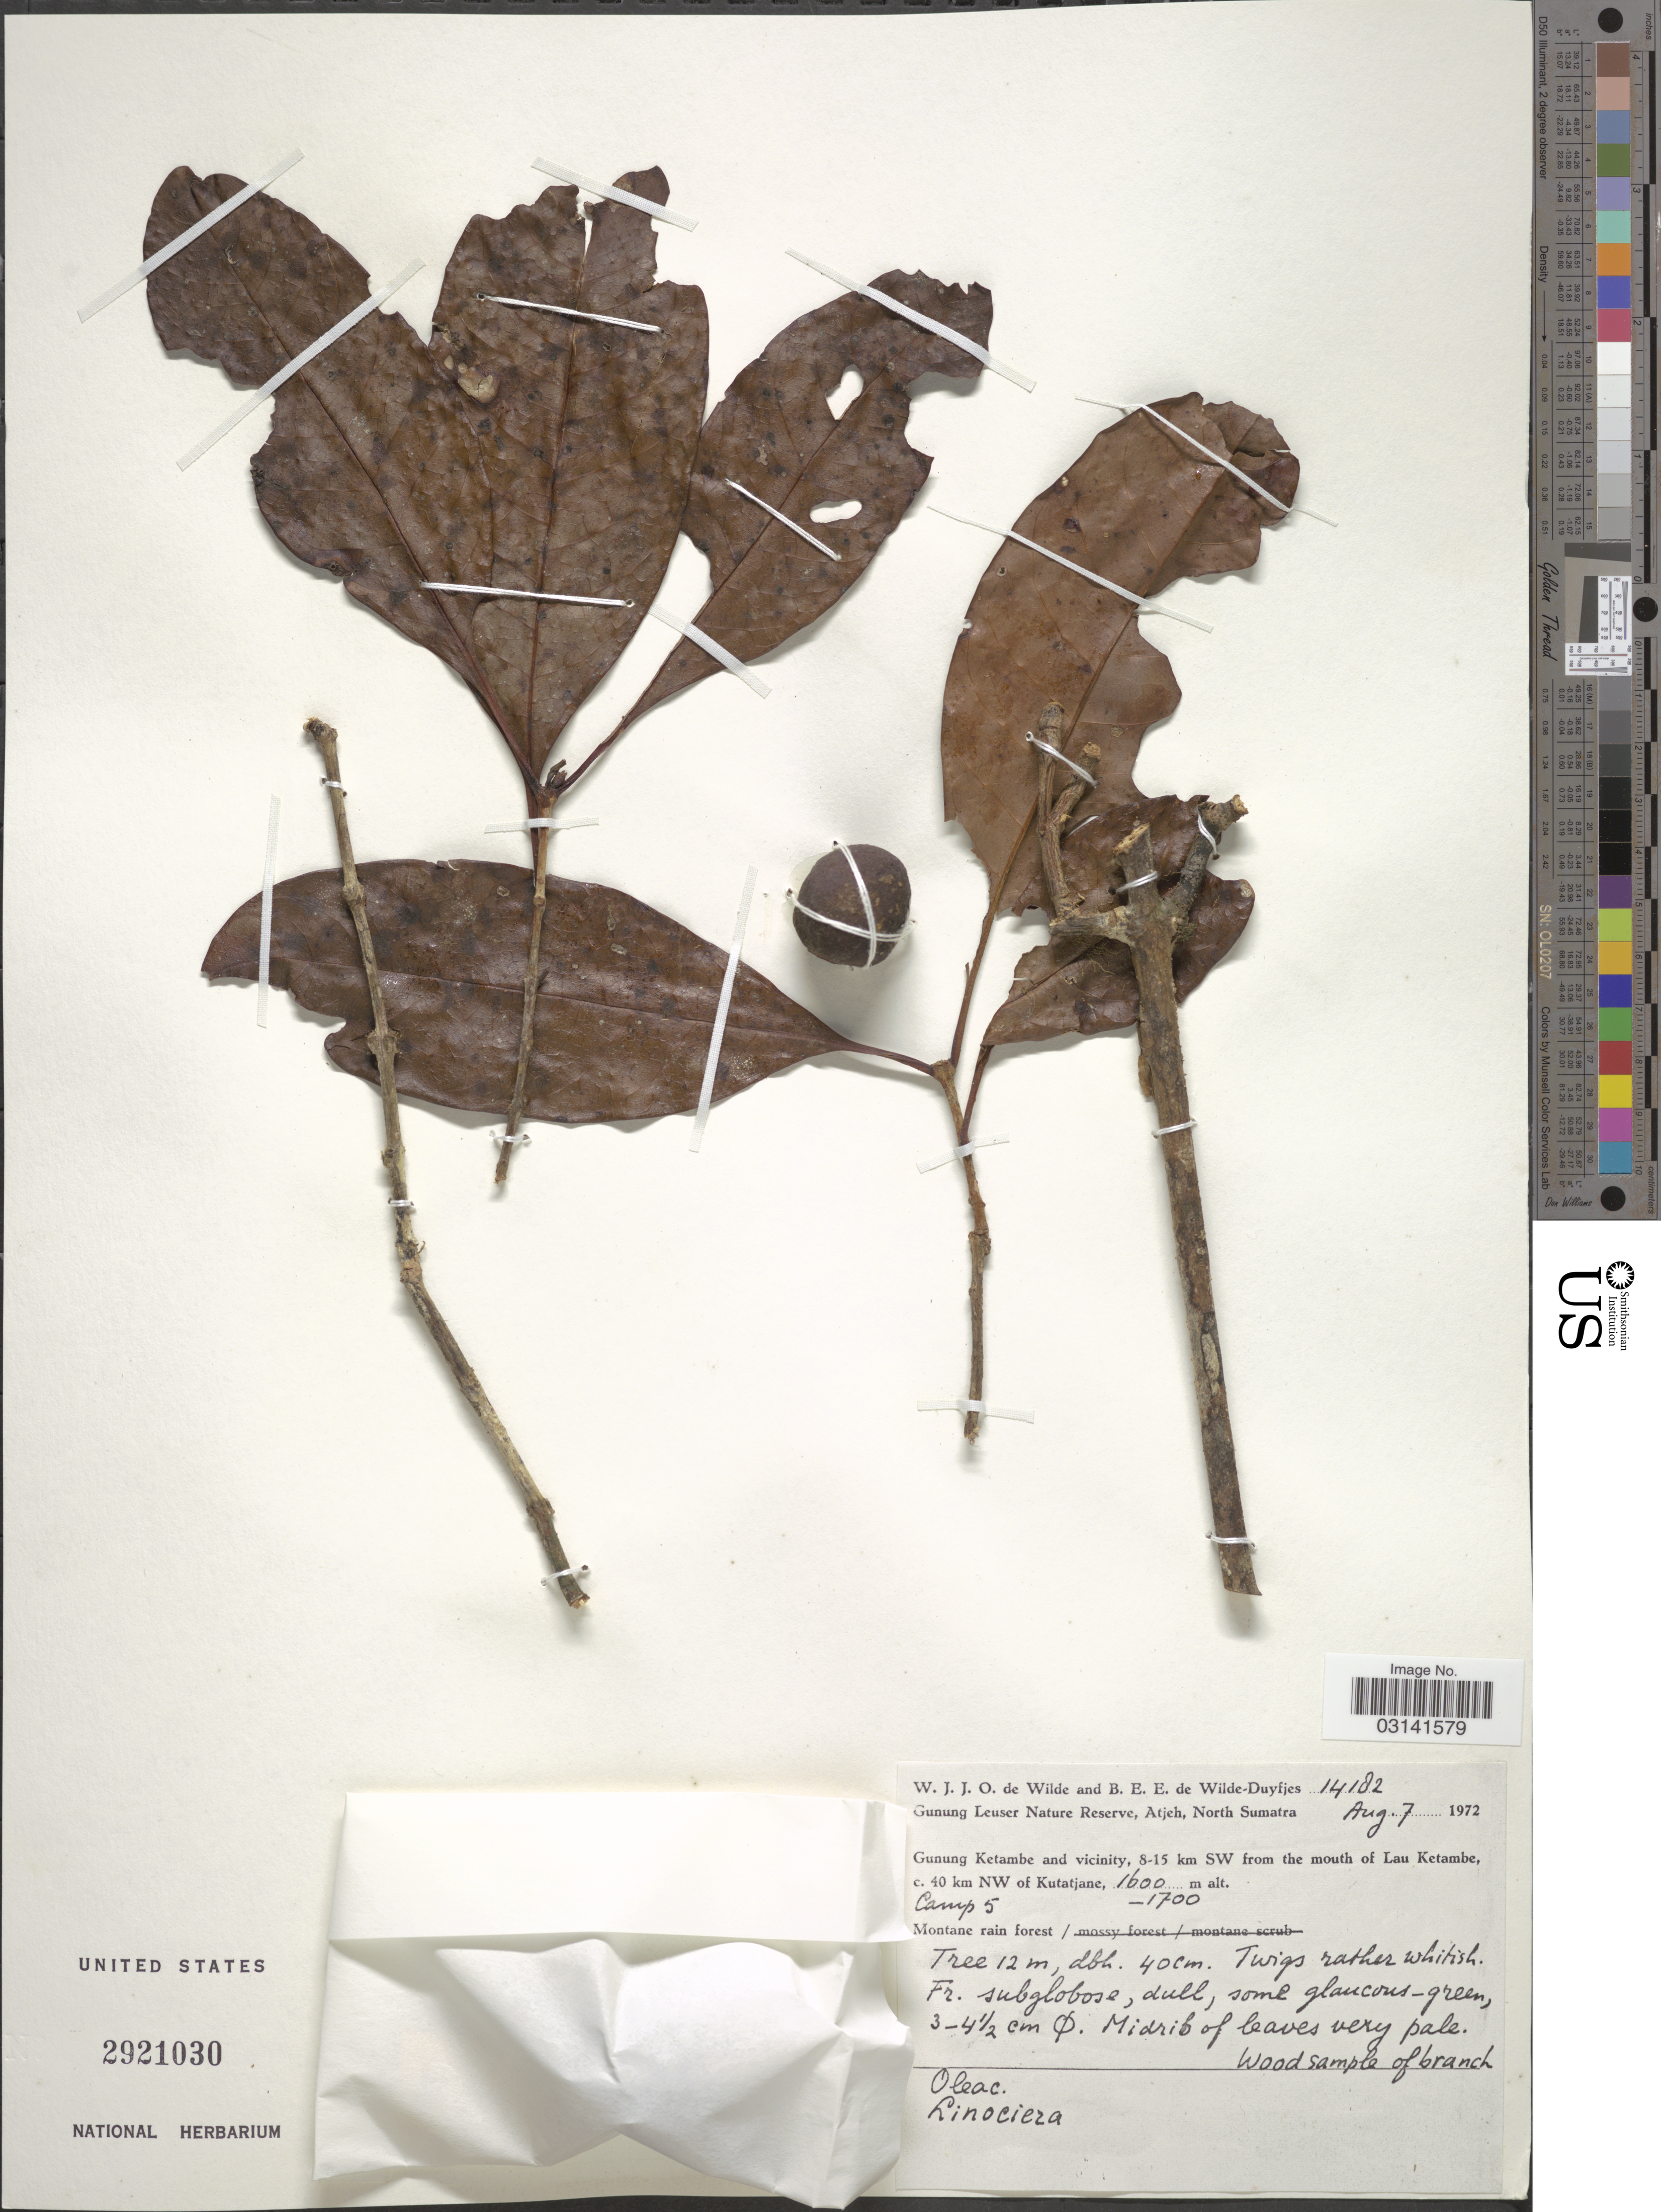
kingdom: Plantae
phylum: Tracheophyta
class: Magnoliopsida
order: Lamiales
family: Oleaceae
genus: Linociera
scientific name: Linociera sp.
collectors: W. J. de Wilde & B. E. de Wilde-Duyfjes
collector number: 14182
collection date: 1972-08-07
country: Indonesia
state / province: Sumatra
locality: Gunung Leuser Nature Reserve, Atjeh, North Sumatra. Gunung Ketambe and vicinity, 8-15 km SW from the mouth of Lau Ketambe, c. 40 km NW of Kutatjane, Camp 5.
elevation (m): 1600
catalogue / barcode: US 2921030